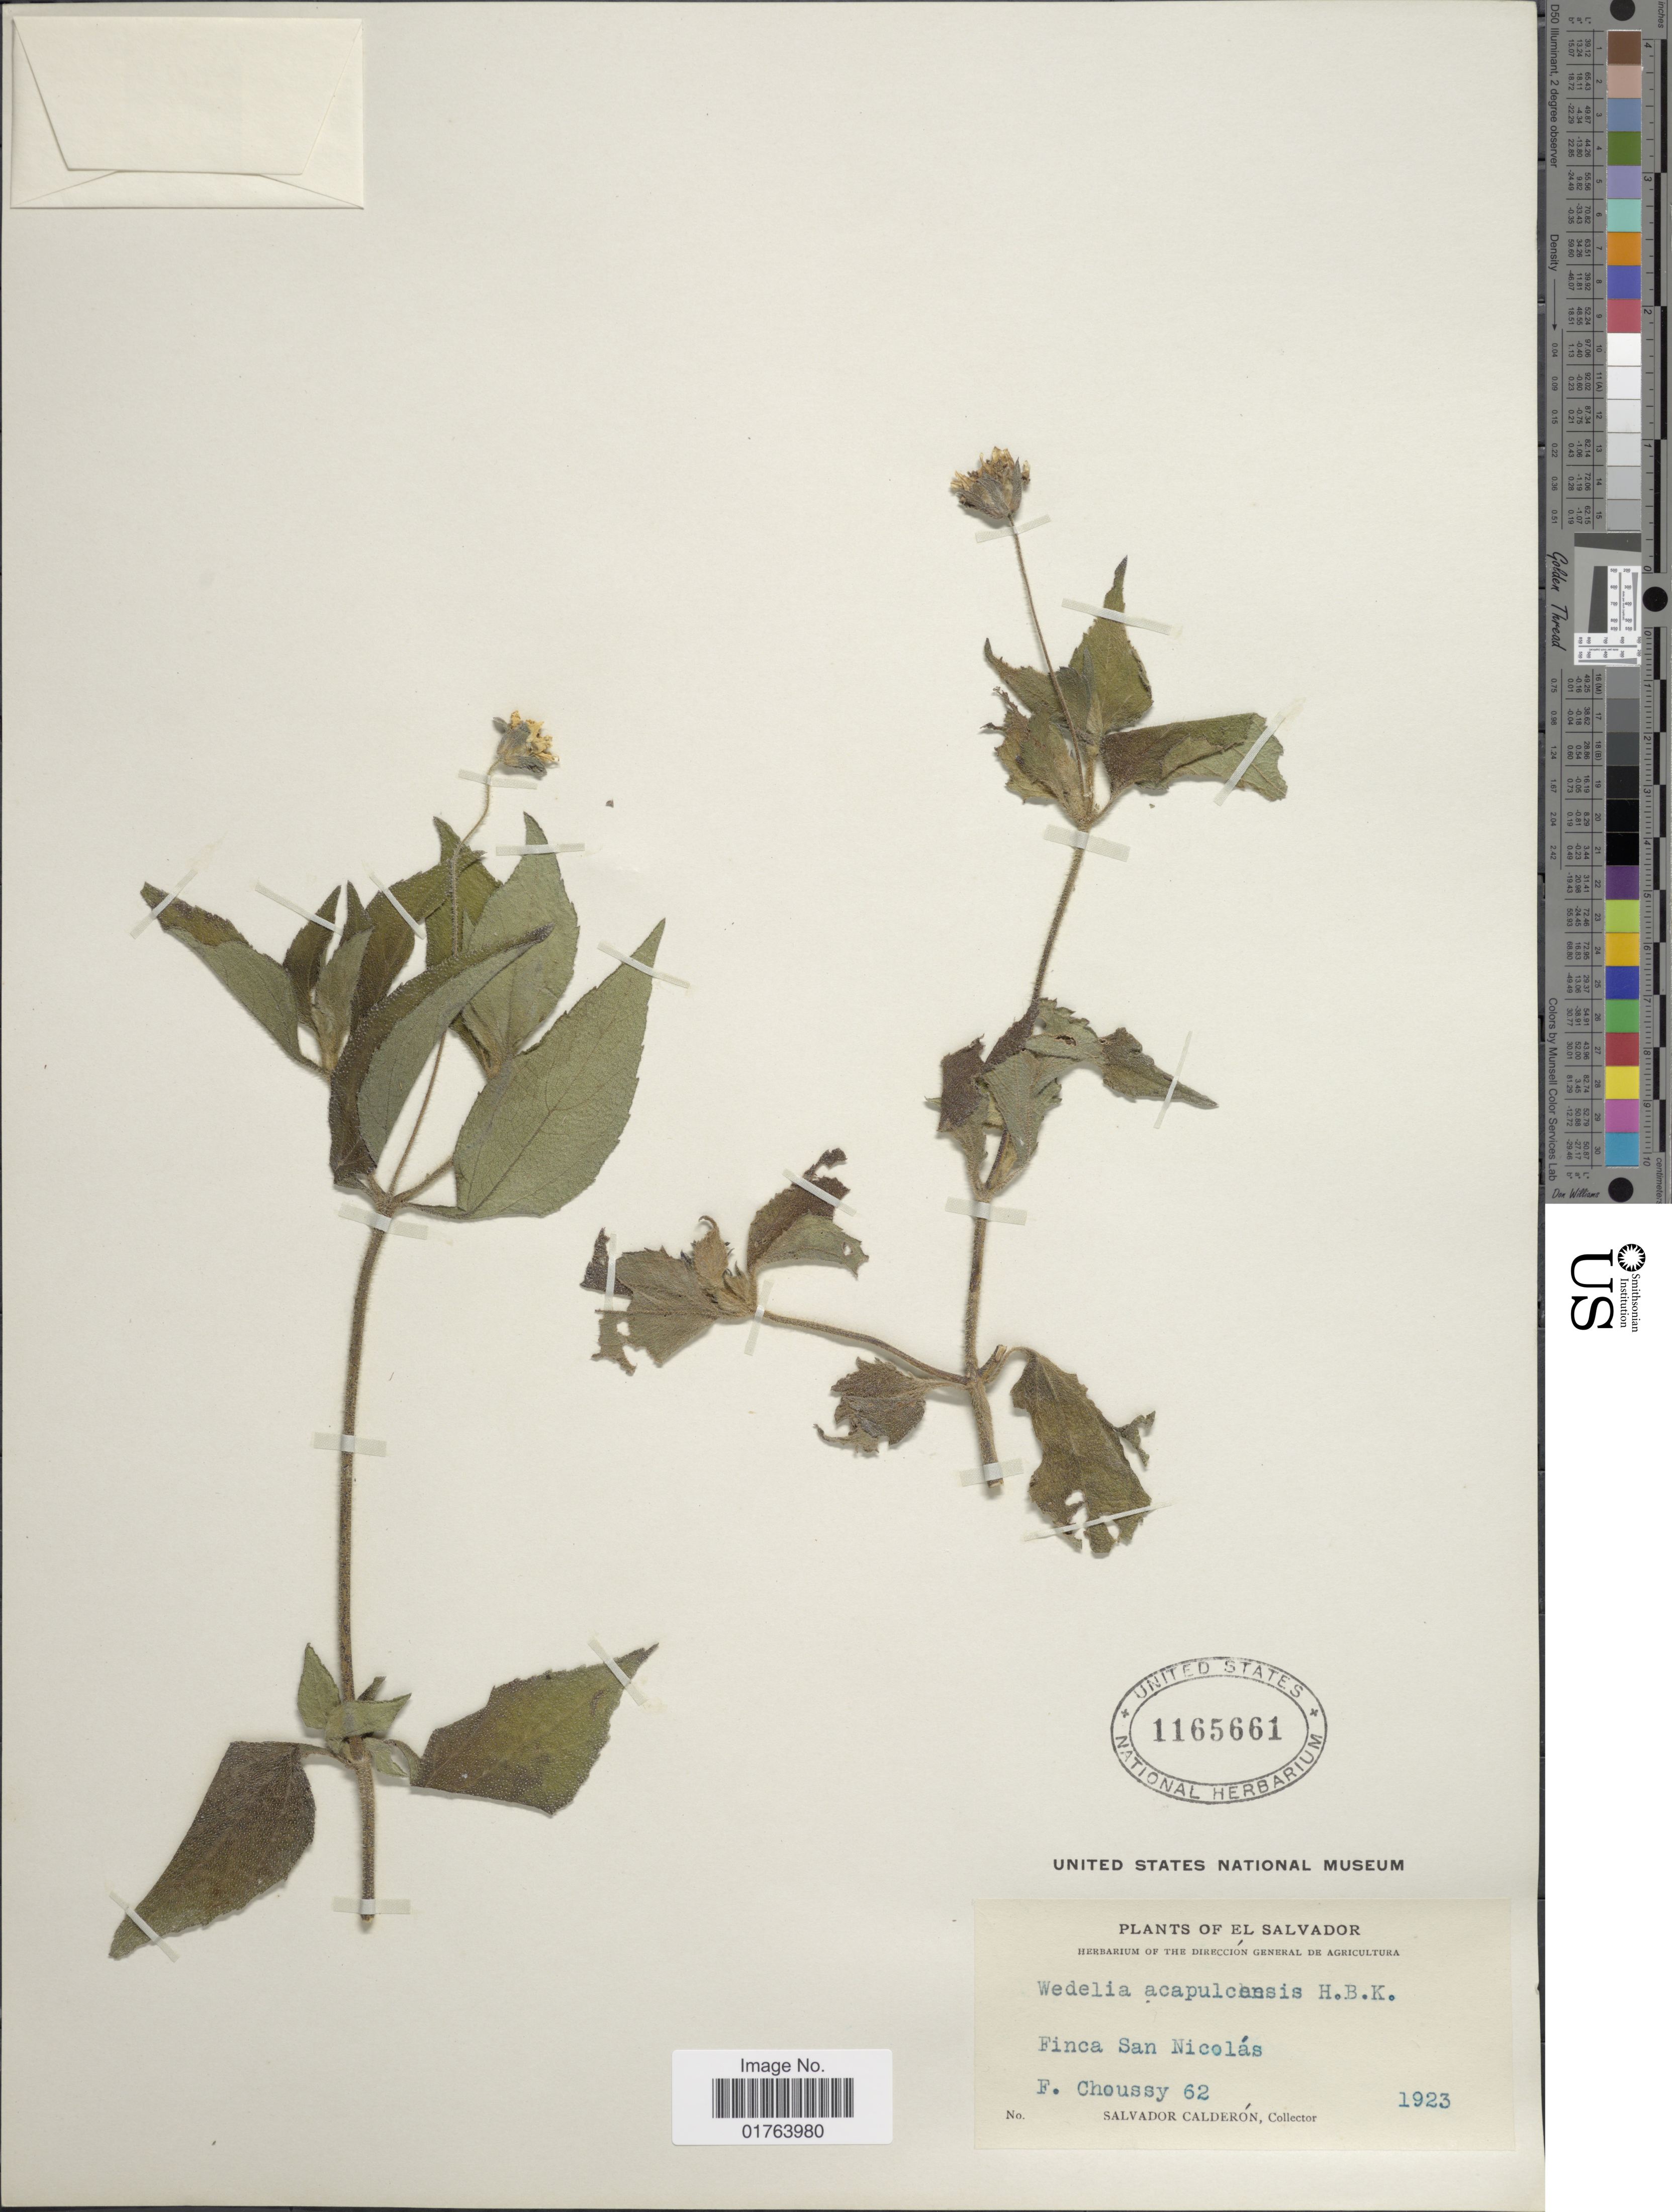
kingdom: Plantae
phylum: Tracheophyta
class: Magnoliopsida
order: Asterales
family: Asteraceae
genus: Wedelia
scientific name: Wedelia acapulcensis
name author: Kunth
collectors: S. Calderón & F. Choussy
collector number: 62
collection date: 1923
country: El Salvador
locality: Finca San Nicolas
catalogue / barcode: US 1165661